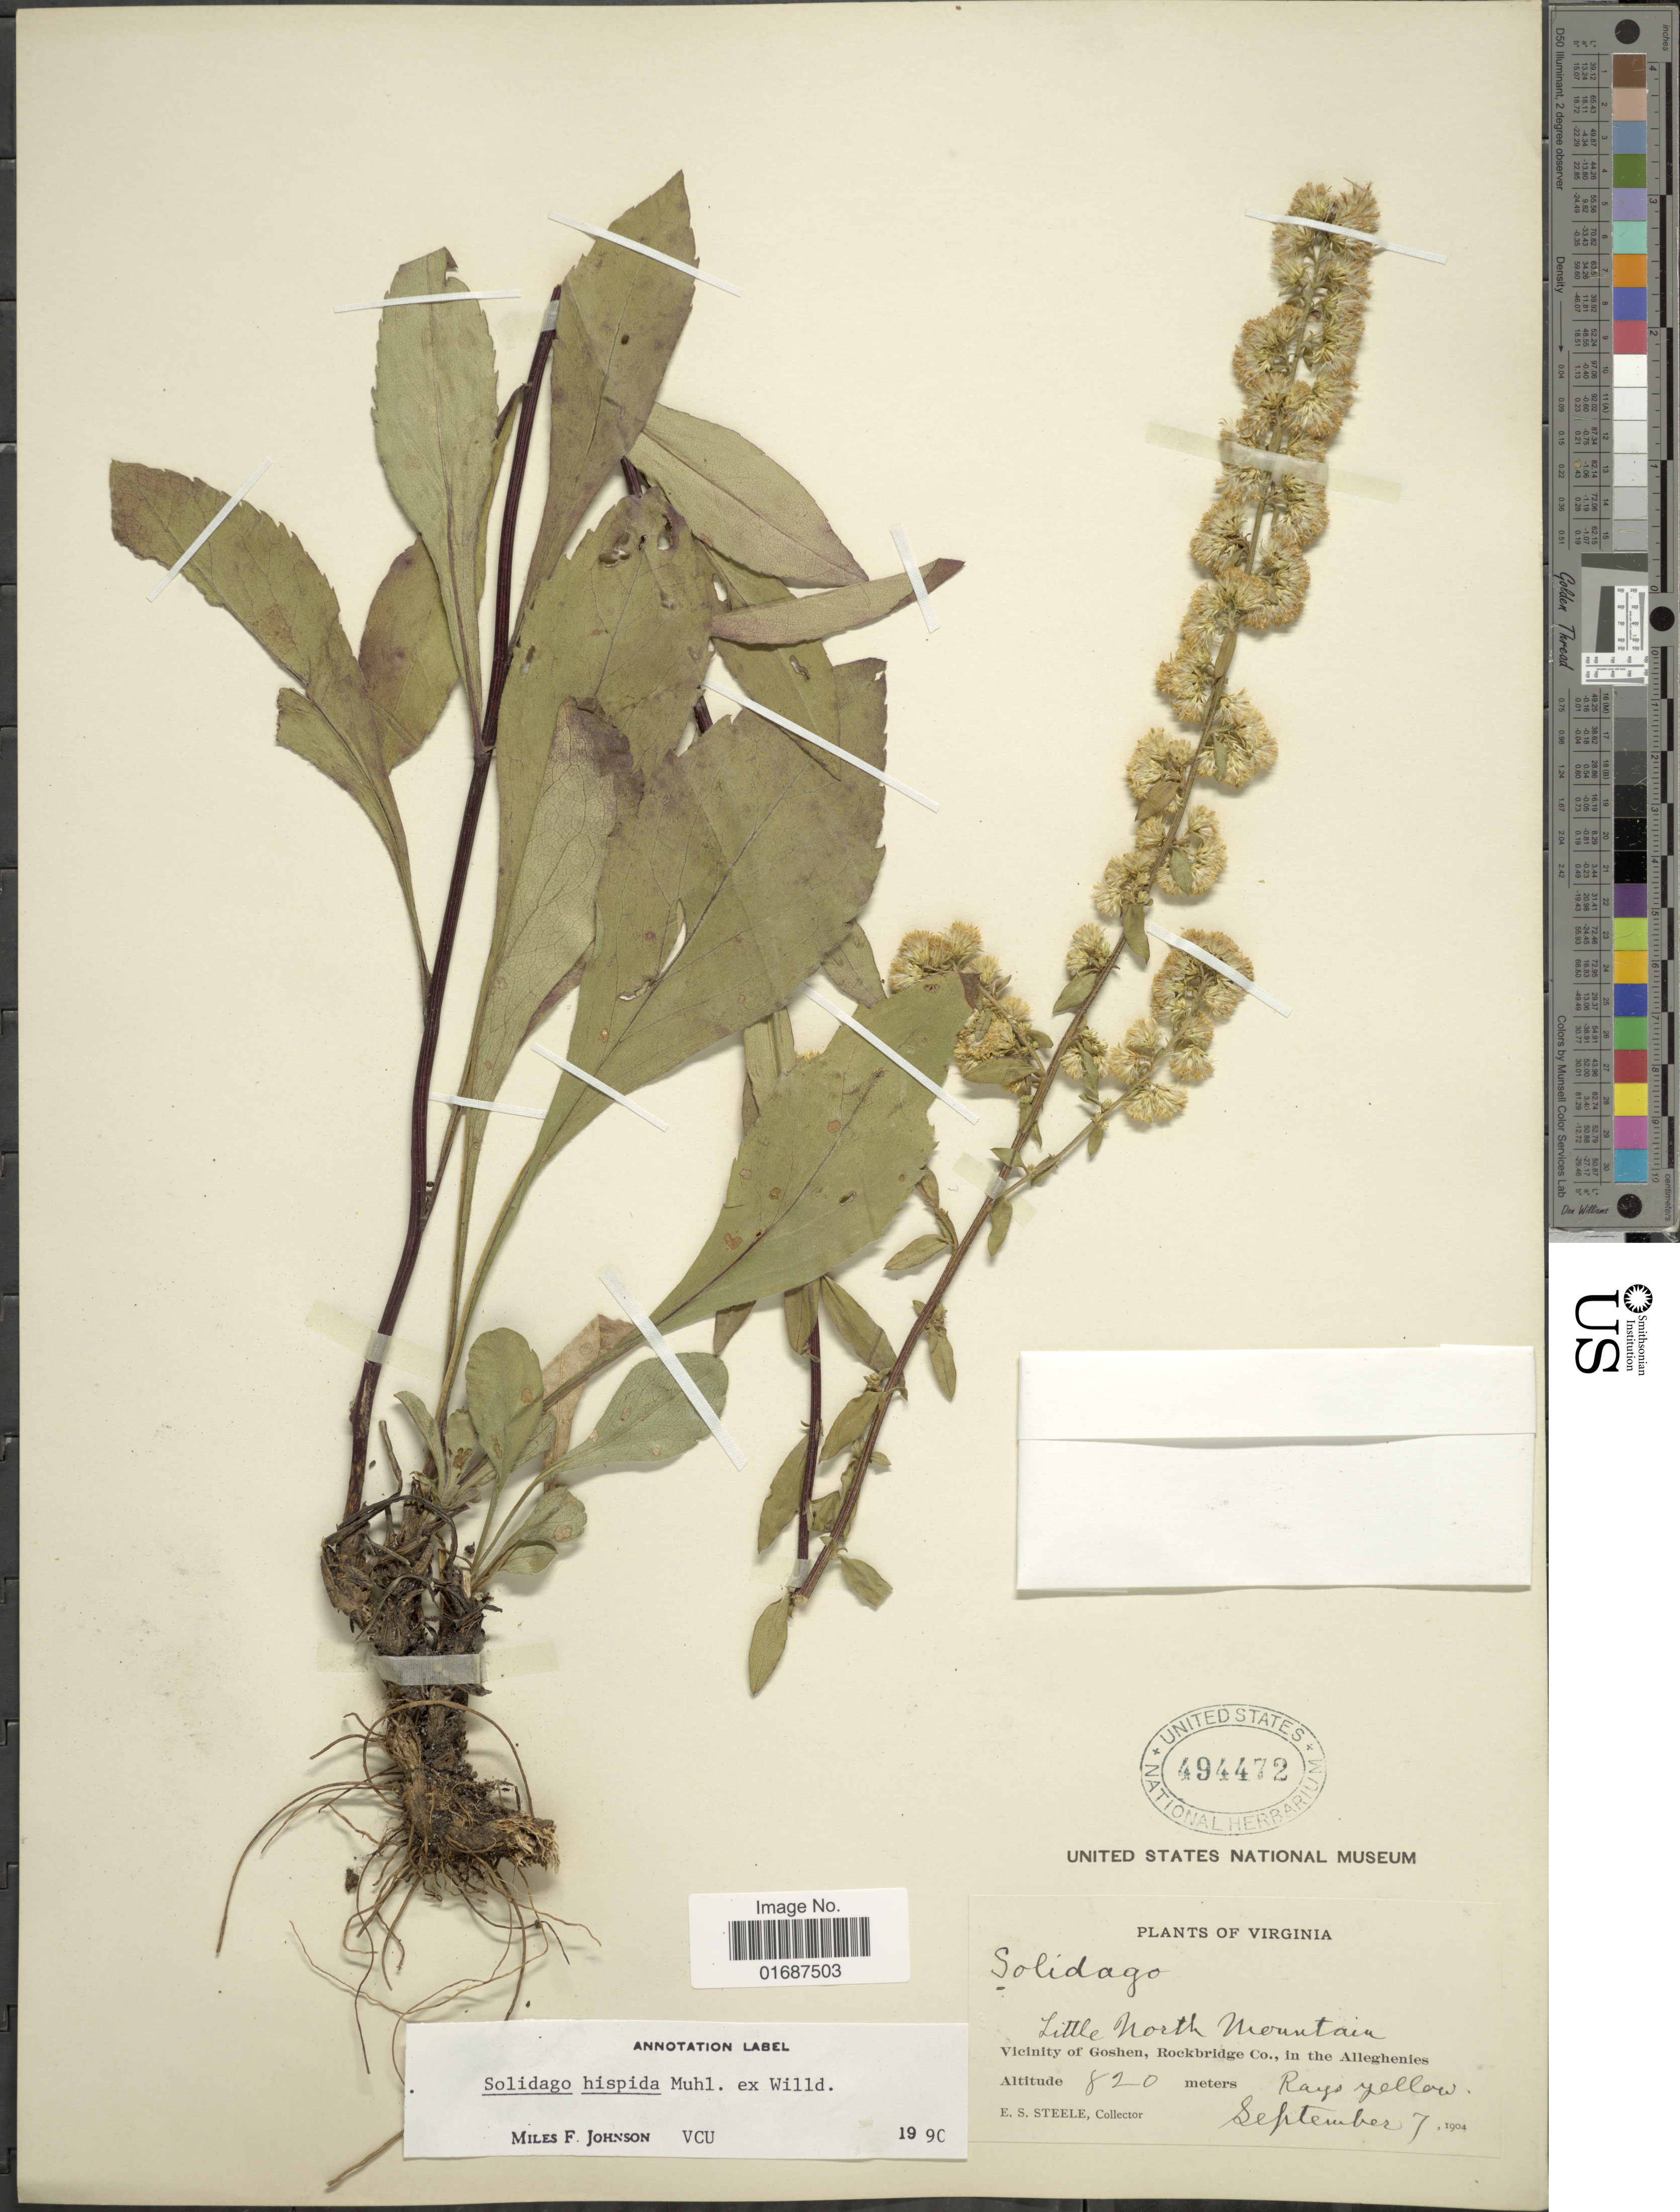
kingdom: Plantae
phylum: Tracheophyta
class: Magnoliopsida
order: Asterales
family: Asteraceae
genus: Solidago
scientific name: Solidago hispida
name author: Muhl. ex Willd.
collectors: E. Steele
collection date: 1904-09-07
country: United States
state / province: Virginia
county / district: Rockbridge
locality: Vicinity of Goshen, Rockbridge Co., in the Alleghanies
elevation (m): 820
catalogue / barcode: US 494472